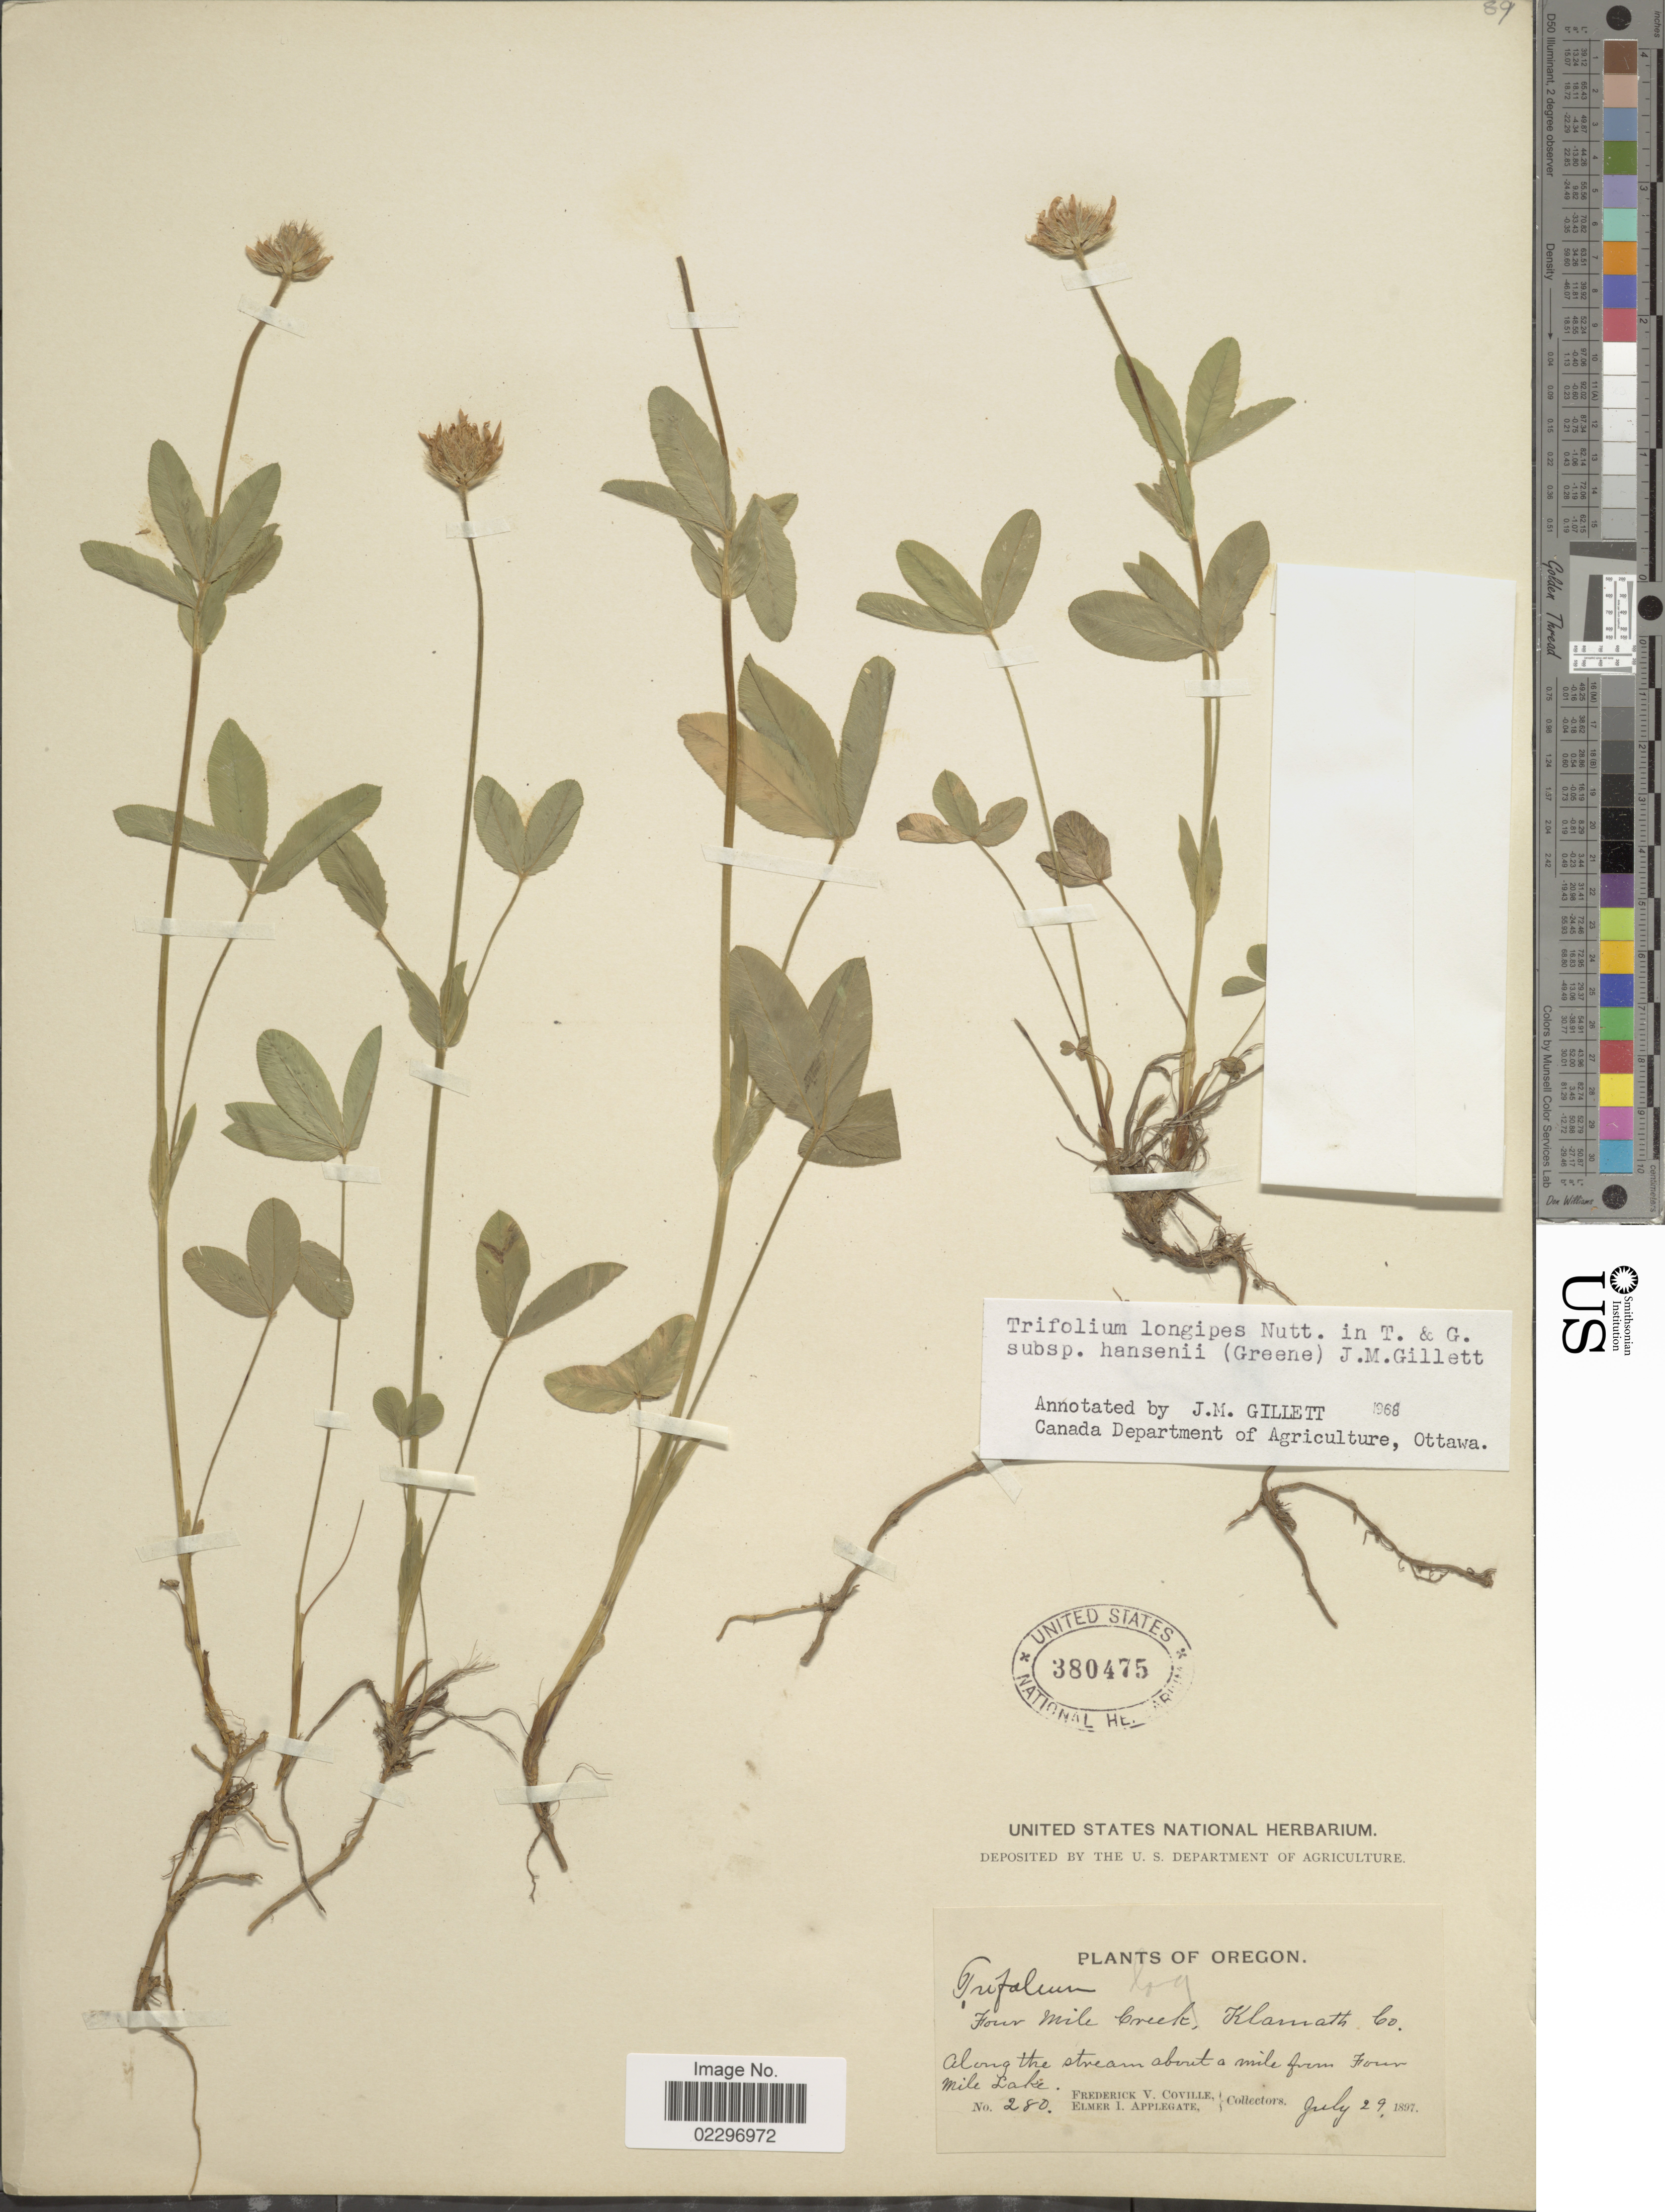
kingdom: Plantae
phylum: Tracheophyta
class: Magnoliopsida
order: Fabales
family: Fabaceae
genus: Trifolium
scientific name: Trifolium longipes subsp. hansenii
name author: (Greene) J.M. Gillett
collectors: F. V. Coville & E. I. Applegate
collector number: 280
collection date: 1897-07-29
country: United States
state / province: Oregon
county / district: Klamath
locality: Four mile Creek, Klamath Co. Along the stream about a mile from Four Mile Lake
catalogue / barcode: US 380475